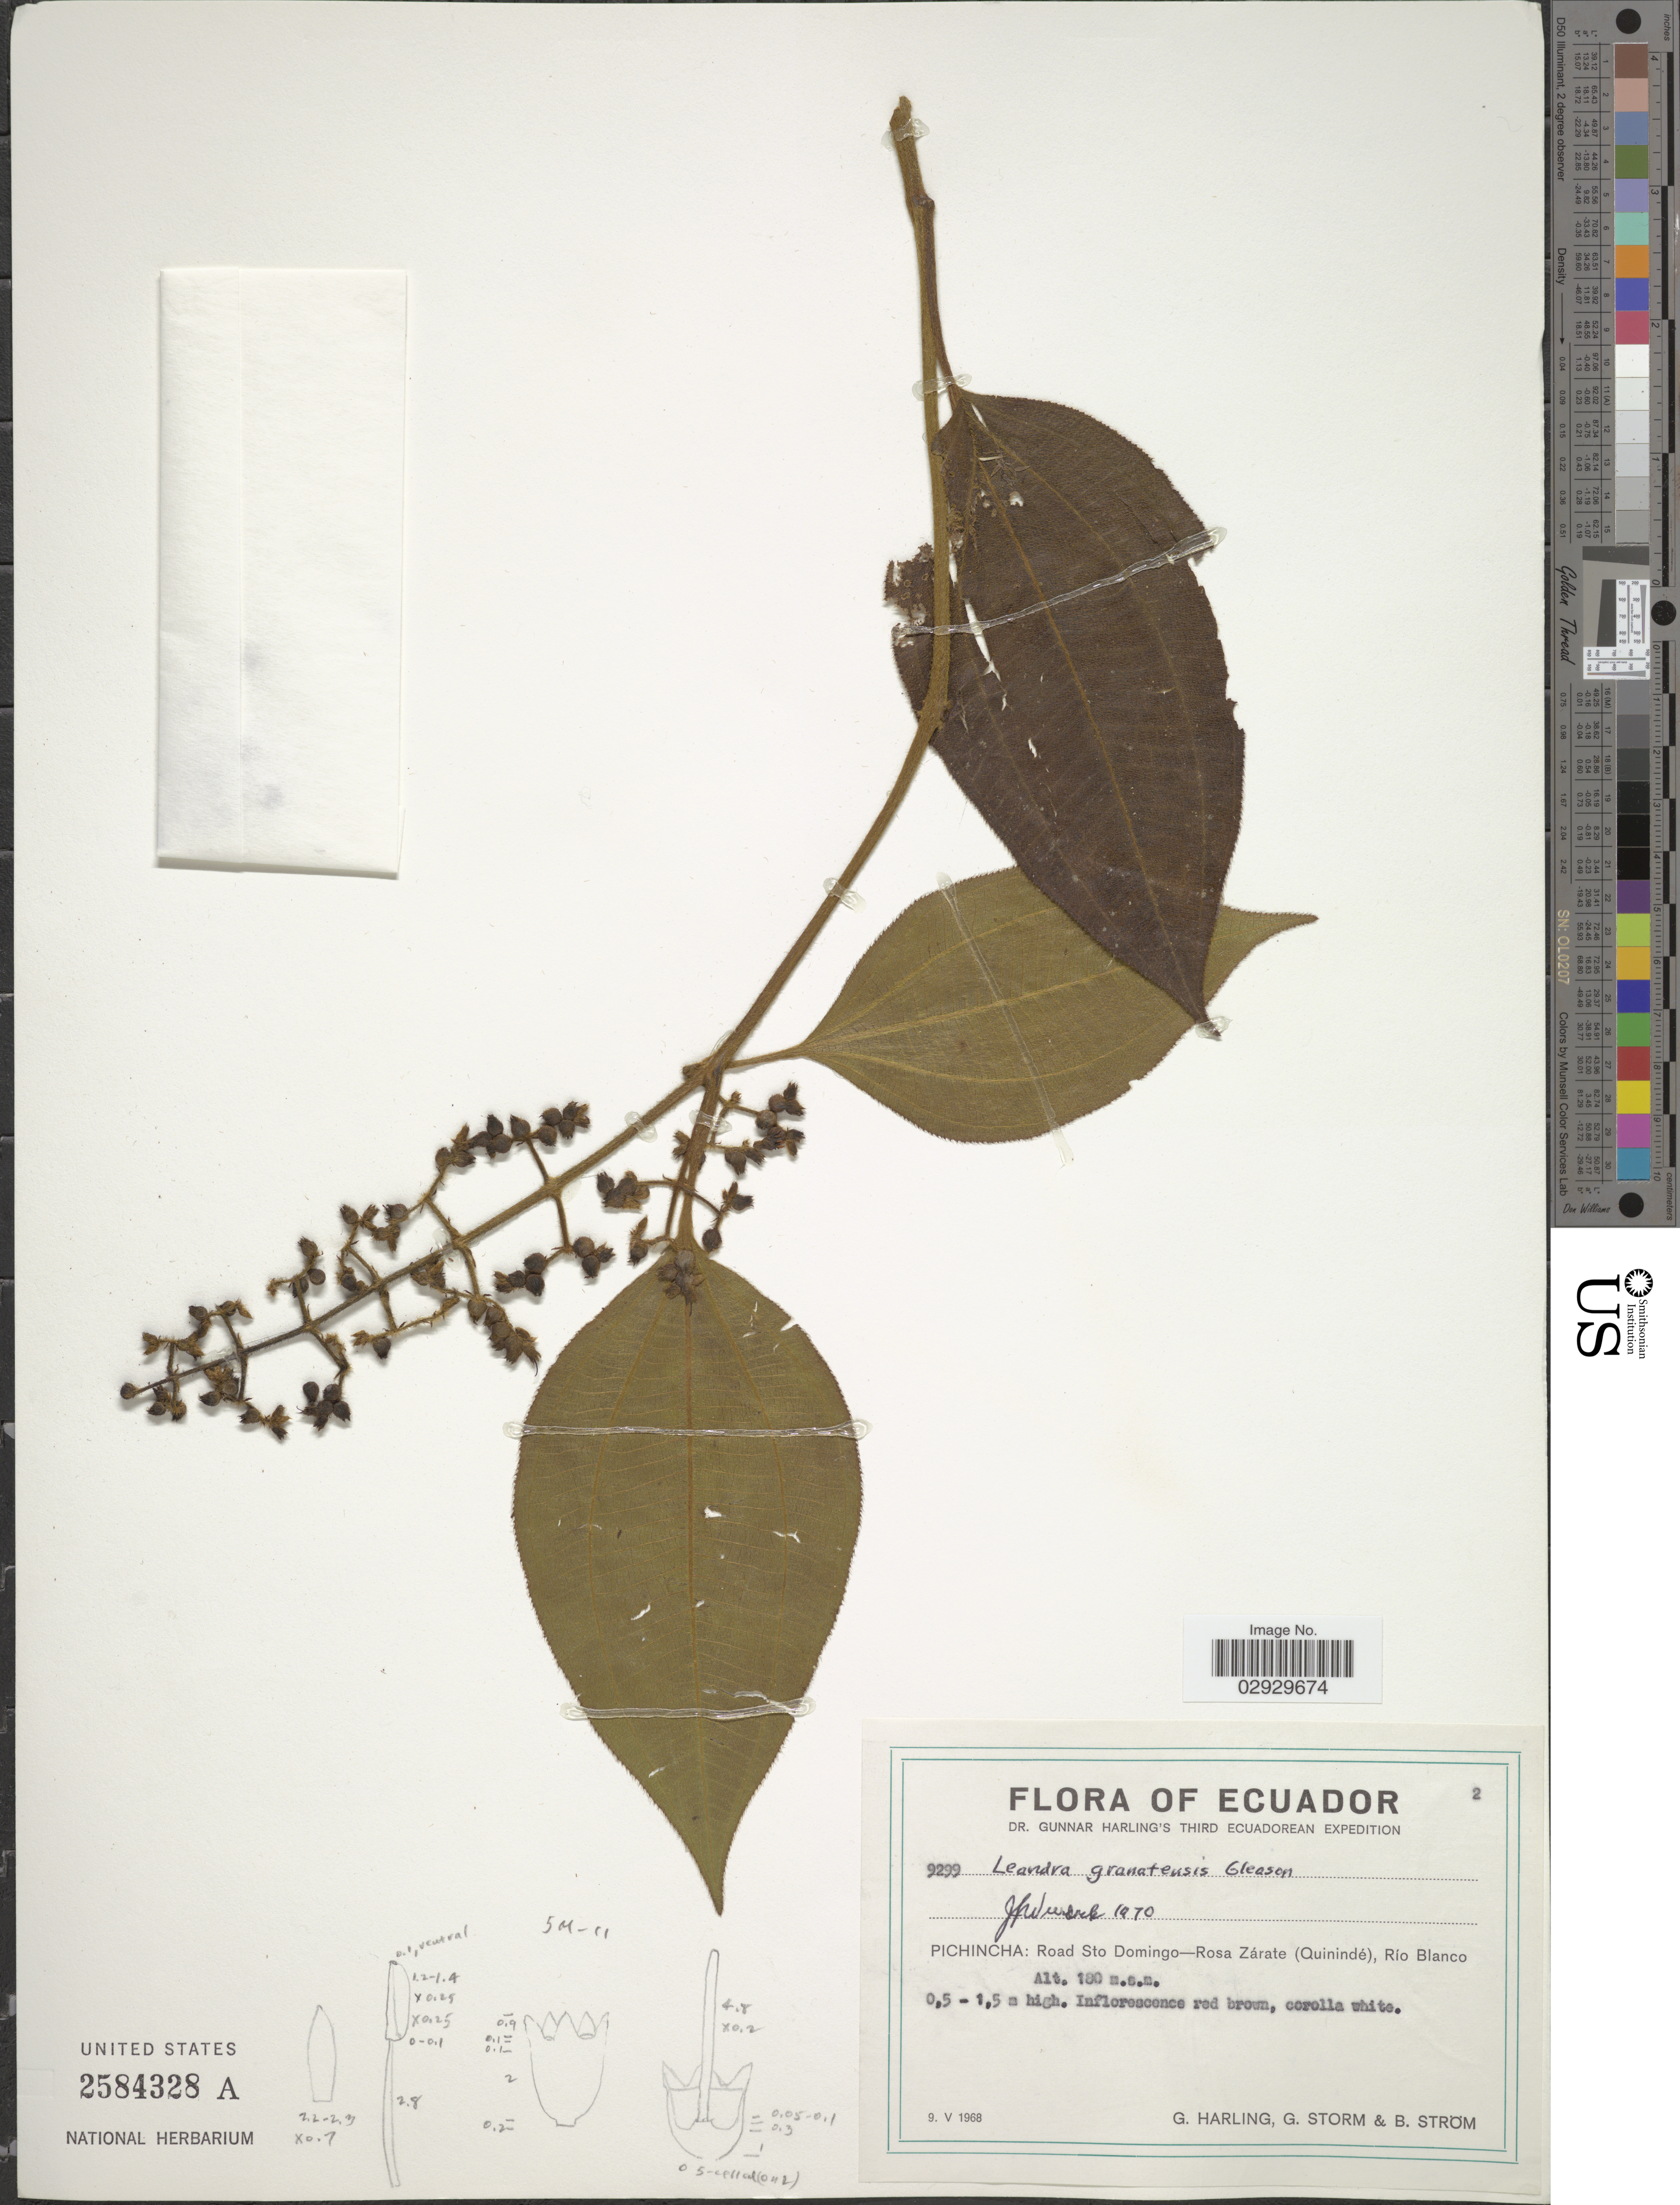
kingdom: Plantae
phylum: Tracheophyta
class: Magnoliopsida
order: Myrtales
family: Melastomataceae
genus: Leandra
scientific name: Leandra granatensis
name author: Gleason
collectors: G. Harling, G. Storm & B. Ström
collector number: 9299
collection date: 1968-05-09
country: Ecuador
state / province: Pichincha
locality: Road Sto Domingo - Rosa Zárate (Quinindé), Rio Blanco.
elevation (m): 180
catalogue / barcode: US 2584328A